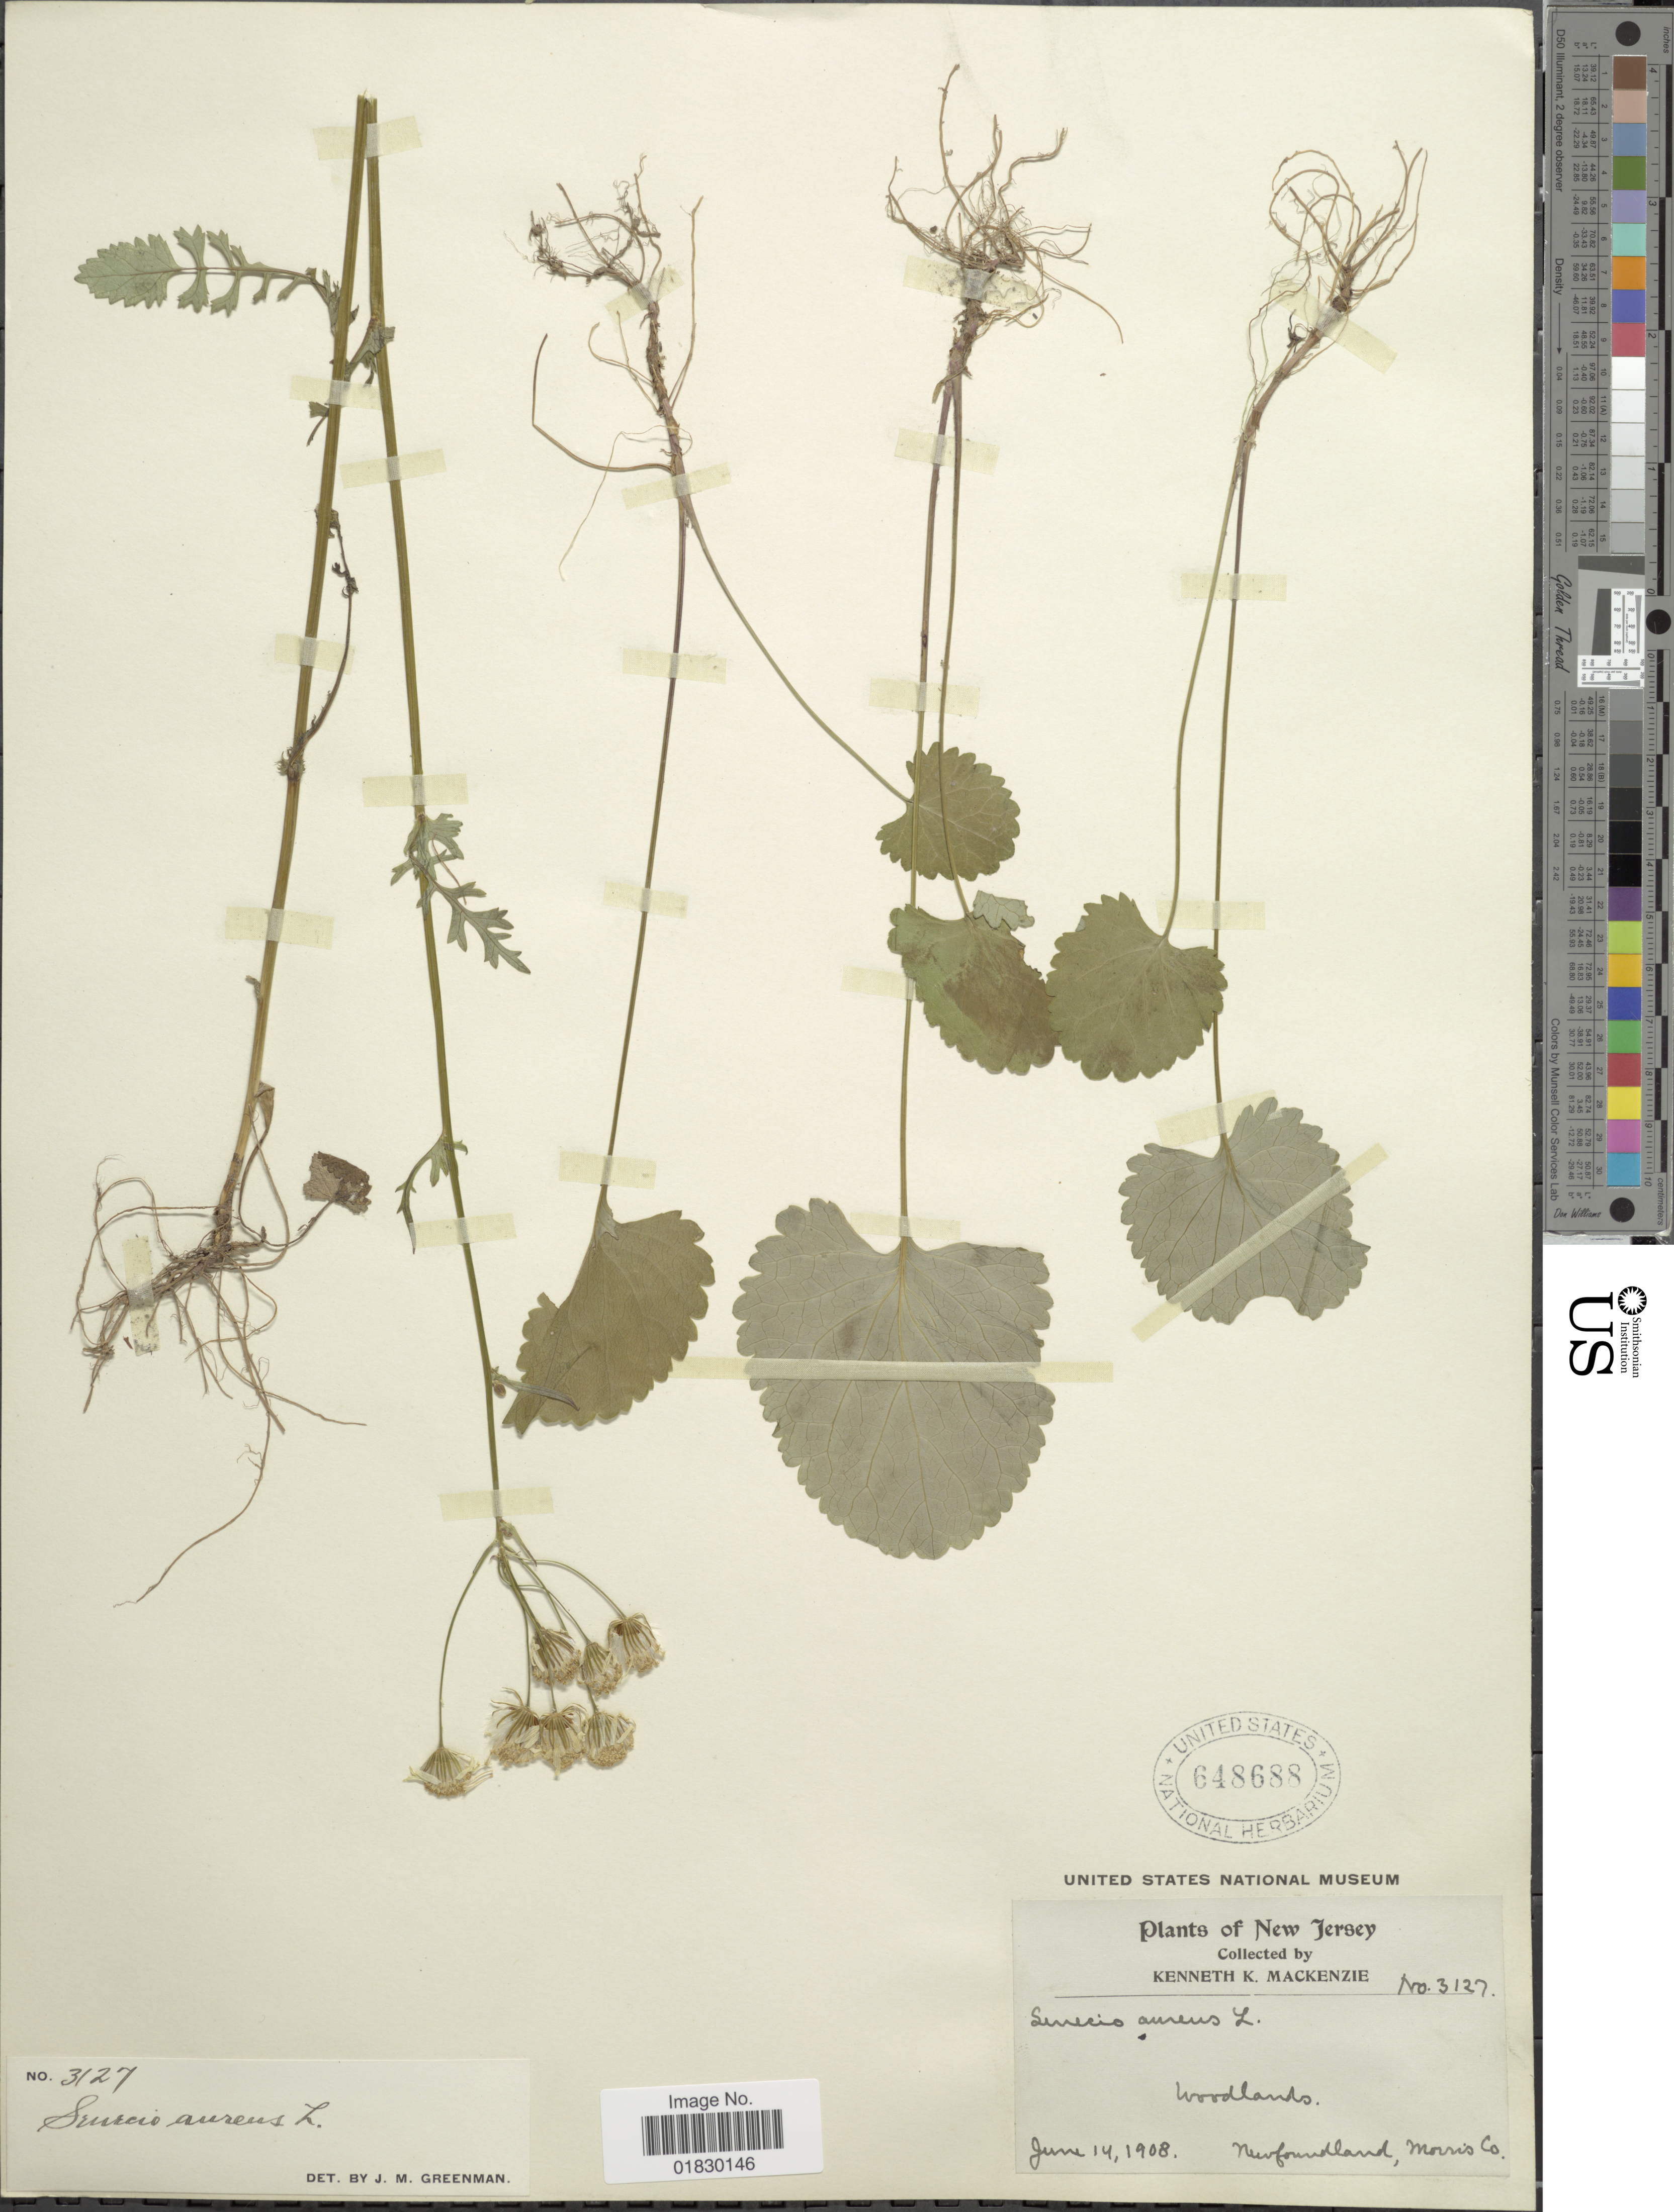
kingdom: Plantae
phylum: Tracheophyta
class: Magnoliopsida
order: Asterales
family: Asteraceae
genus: Packera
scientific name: Packera aurea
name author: (L.) Á. Löve & D. Löve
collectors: K. K. Mackenzie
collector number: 3127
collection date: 1908-06-14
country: United States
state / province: New Jersey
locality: Woodlands, Newfoundland, Morris Co.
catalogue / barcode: US 648688